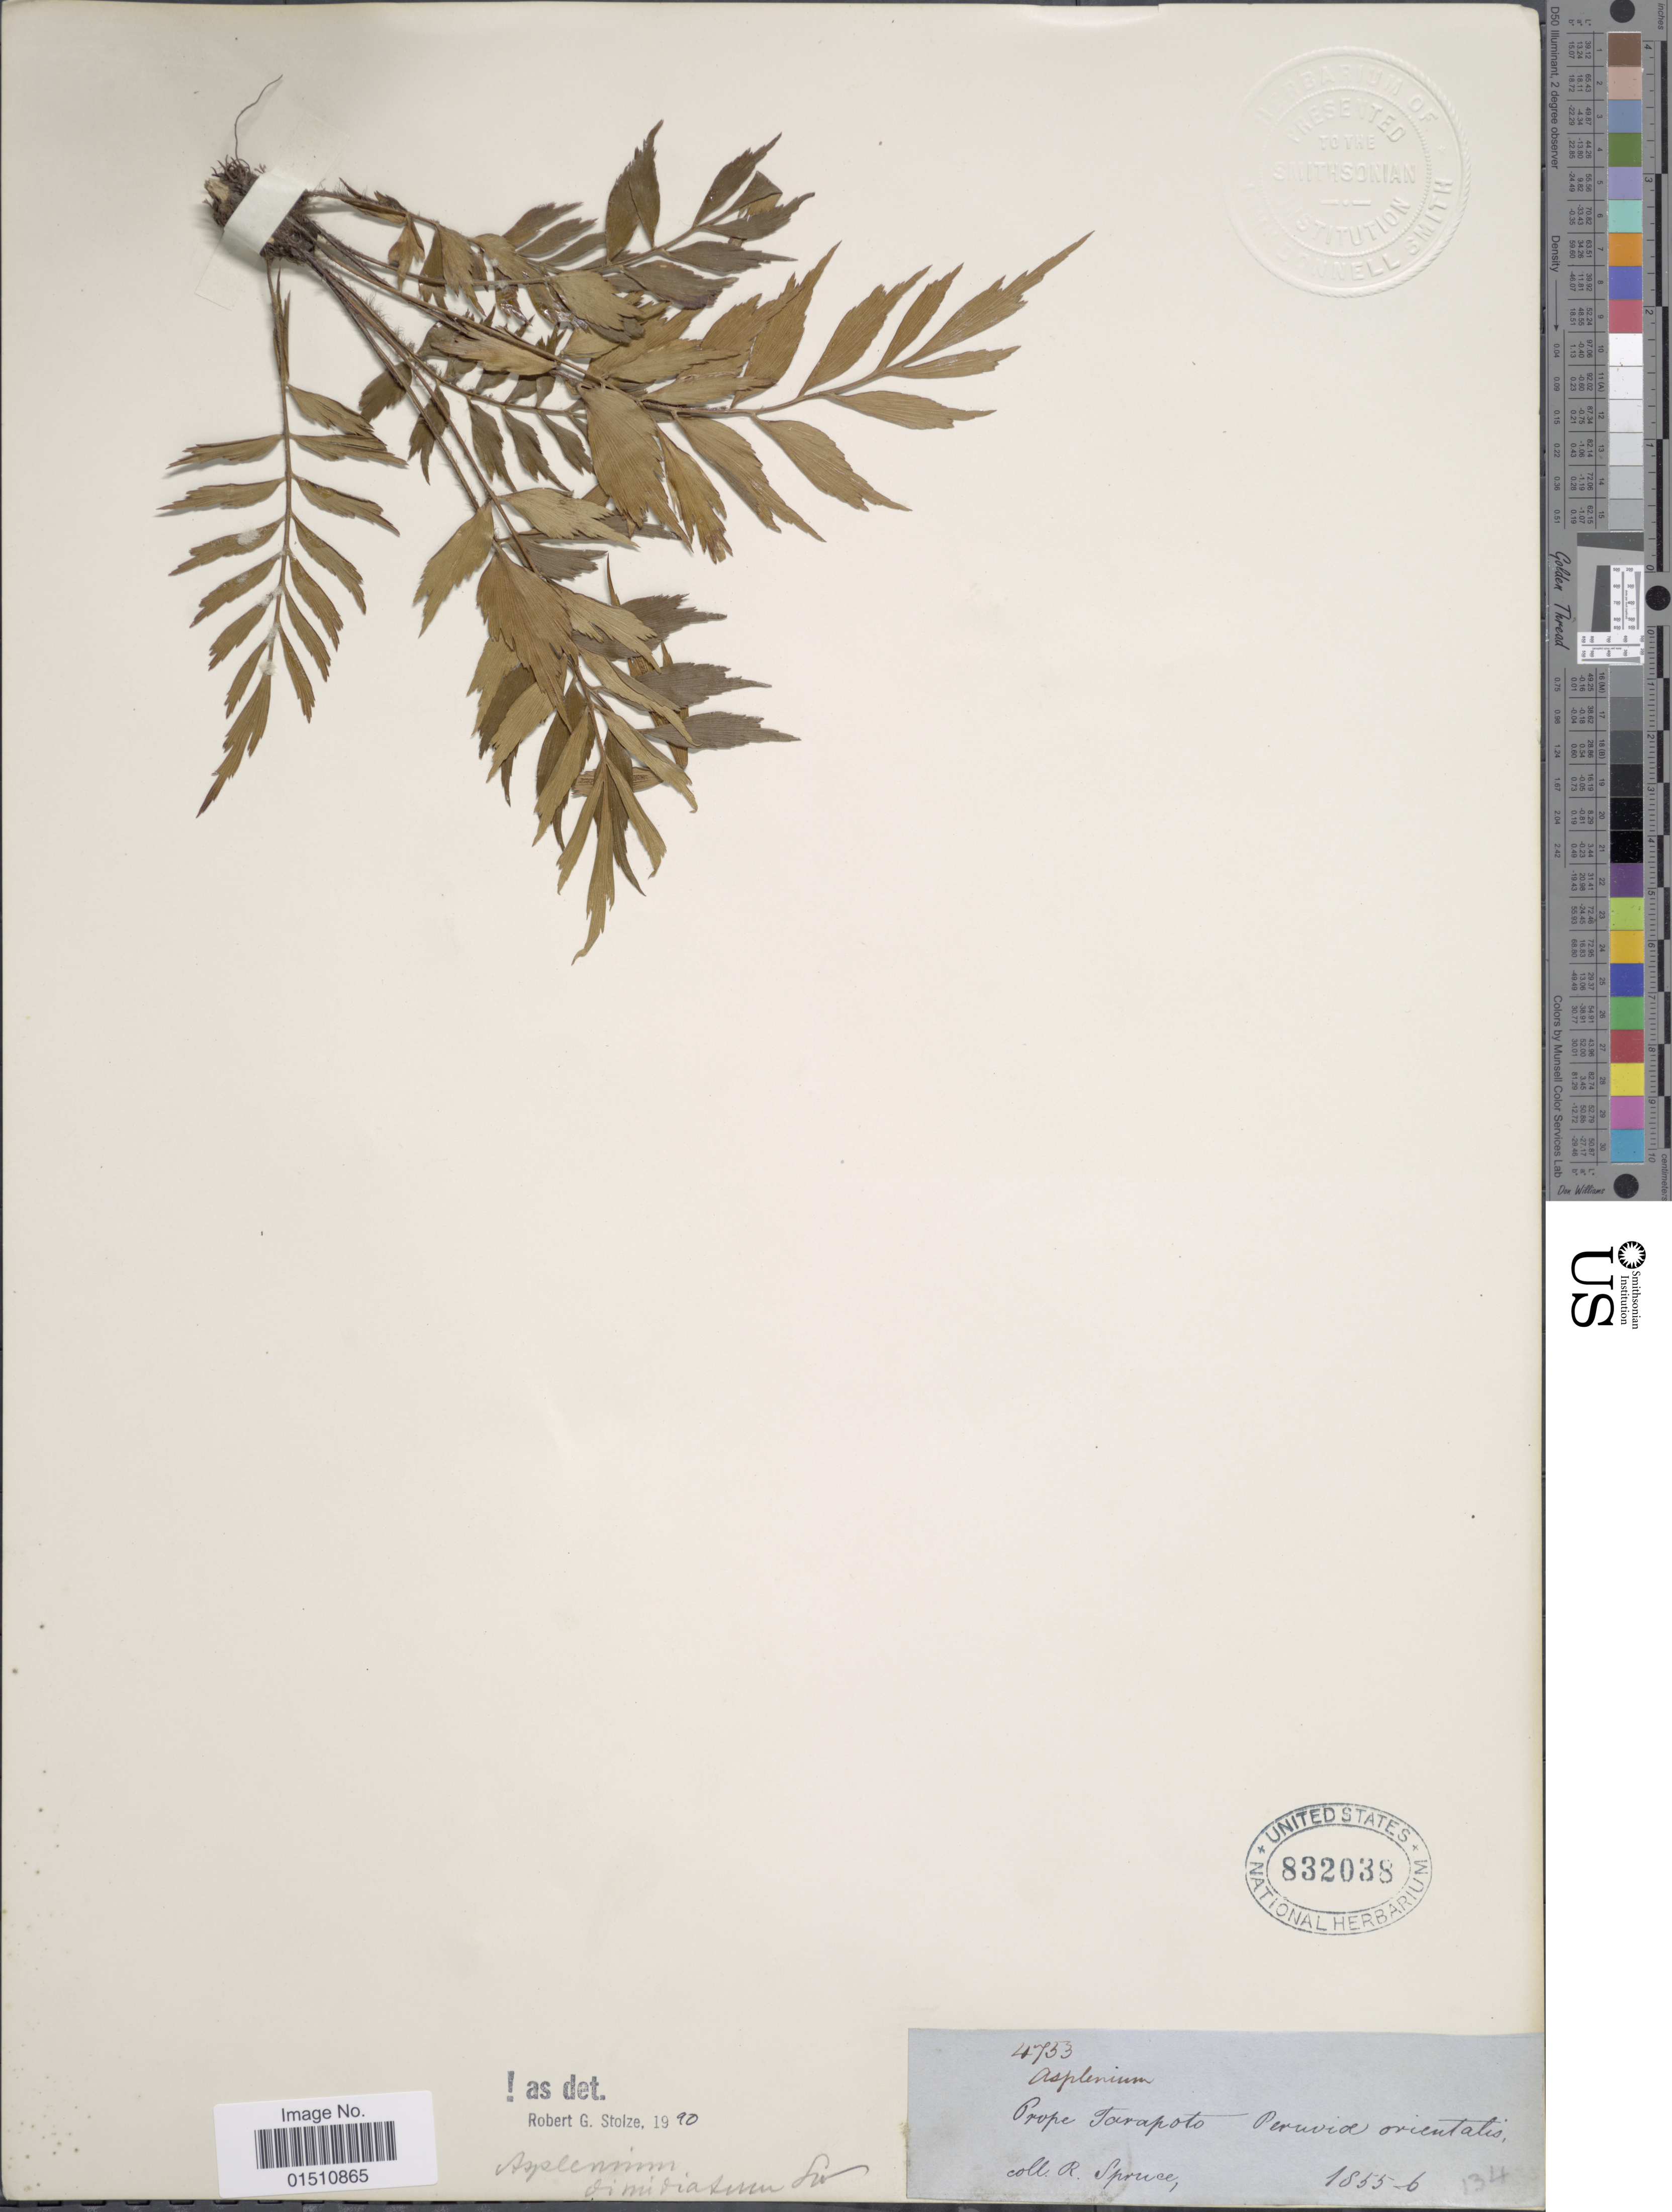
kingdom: Plantae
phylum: Tracheophyta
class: Polypodiopsida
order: Polypodiales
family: Aspleniaceae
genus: Asplenium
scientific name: Asplenium dimidiatum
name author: Sw.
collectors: R. Spruce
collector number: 4753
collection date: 1855/1856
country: Peru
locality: Prope Tarapoto, Peruvia Orientals.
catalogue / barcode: US 832038